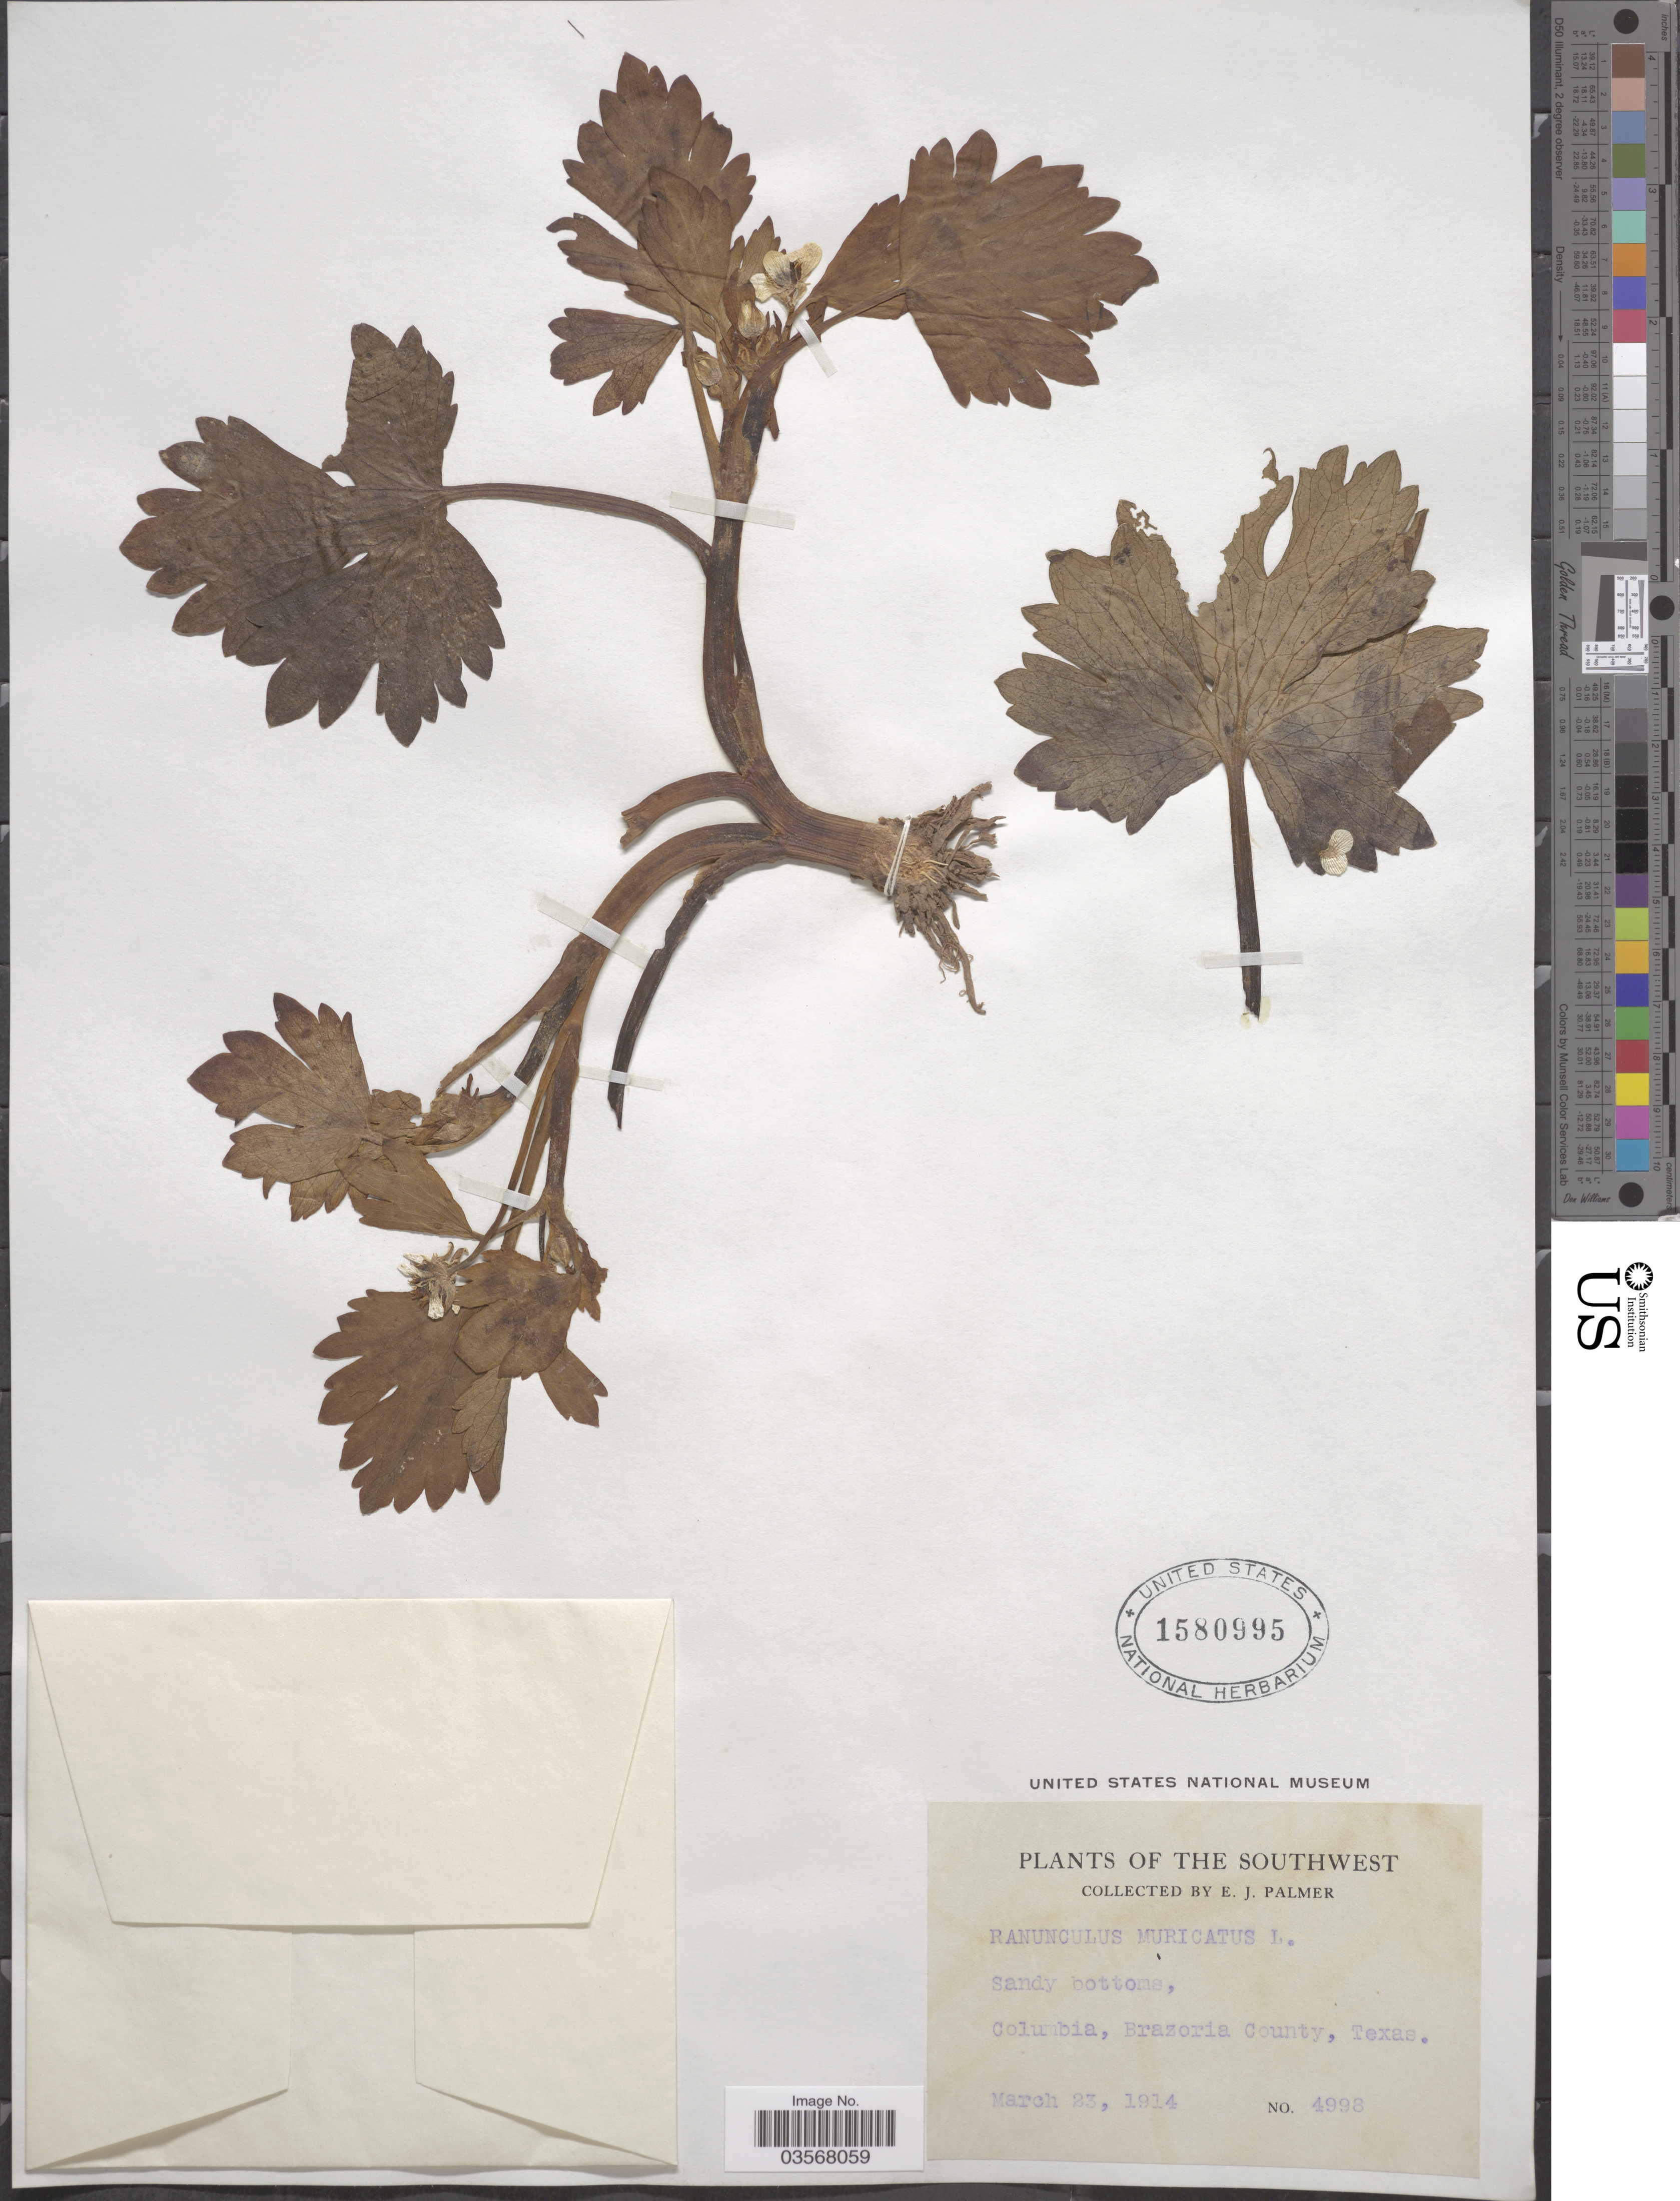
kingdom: Plantae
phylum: Tracheophyta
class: Magnoliopsida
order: Ranunculales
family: Ranunculaceae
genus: Ranunculus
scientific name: Ranunculus muricatus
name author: L.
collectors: E. J. Palmer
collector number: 4998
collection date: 1914-03-23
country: United States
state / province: Texas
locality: The Southwest. Columbia, Brazoria County.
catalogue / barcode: US 1580995